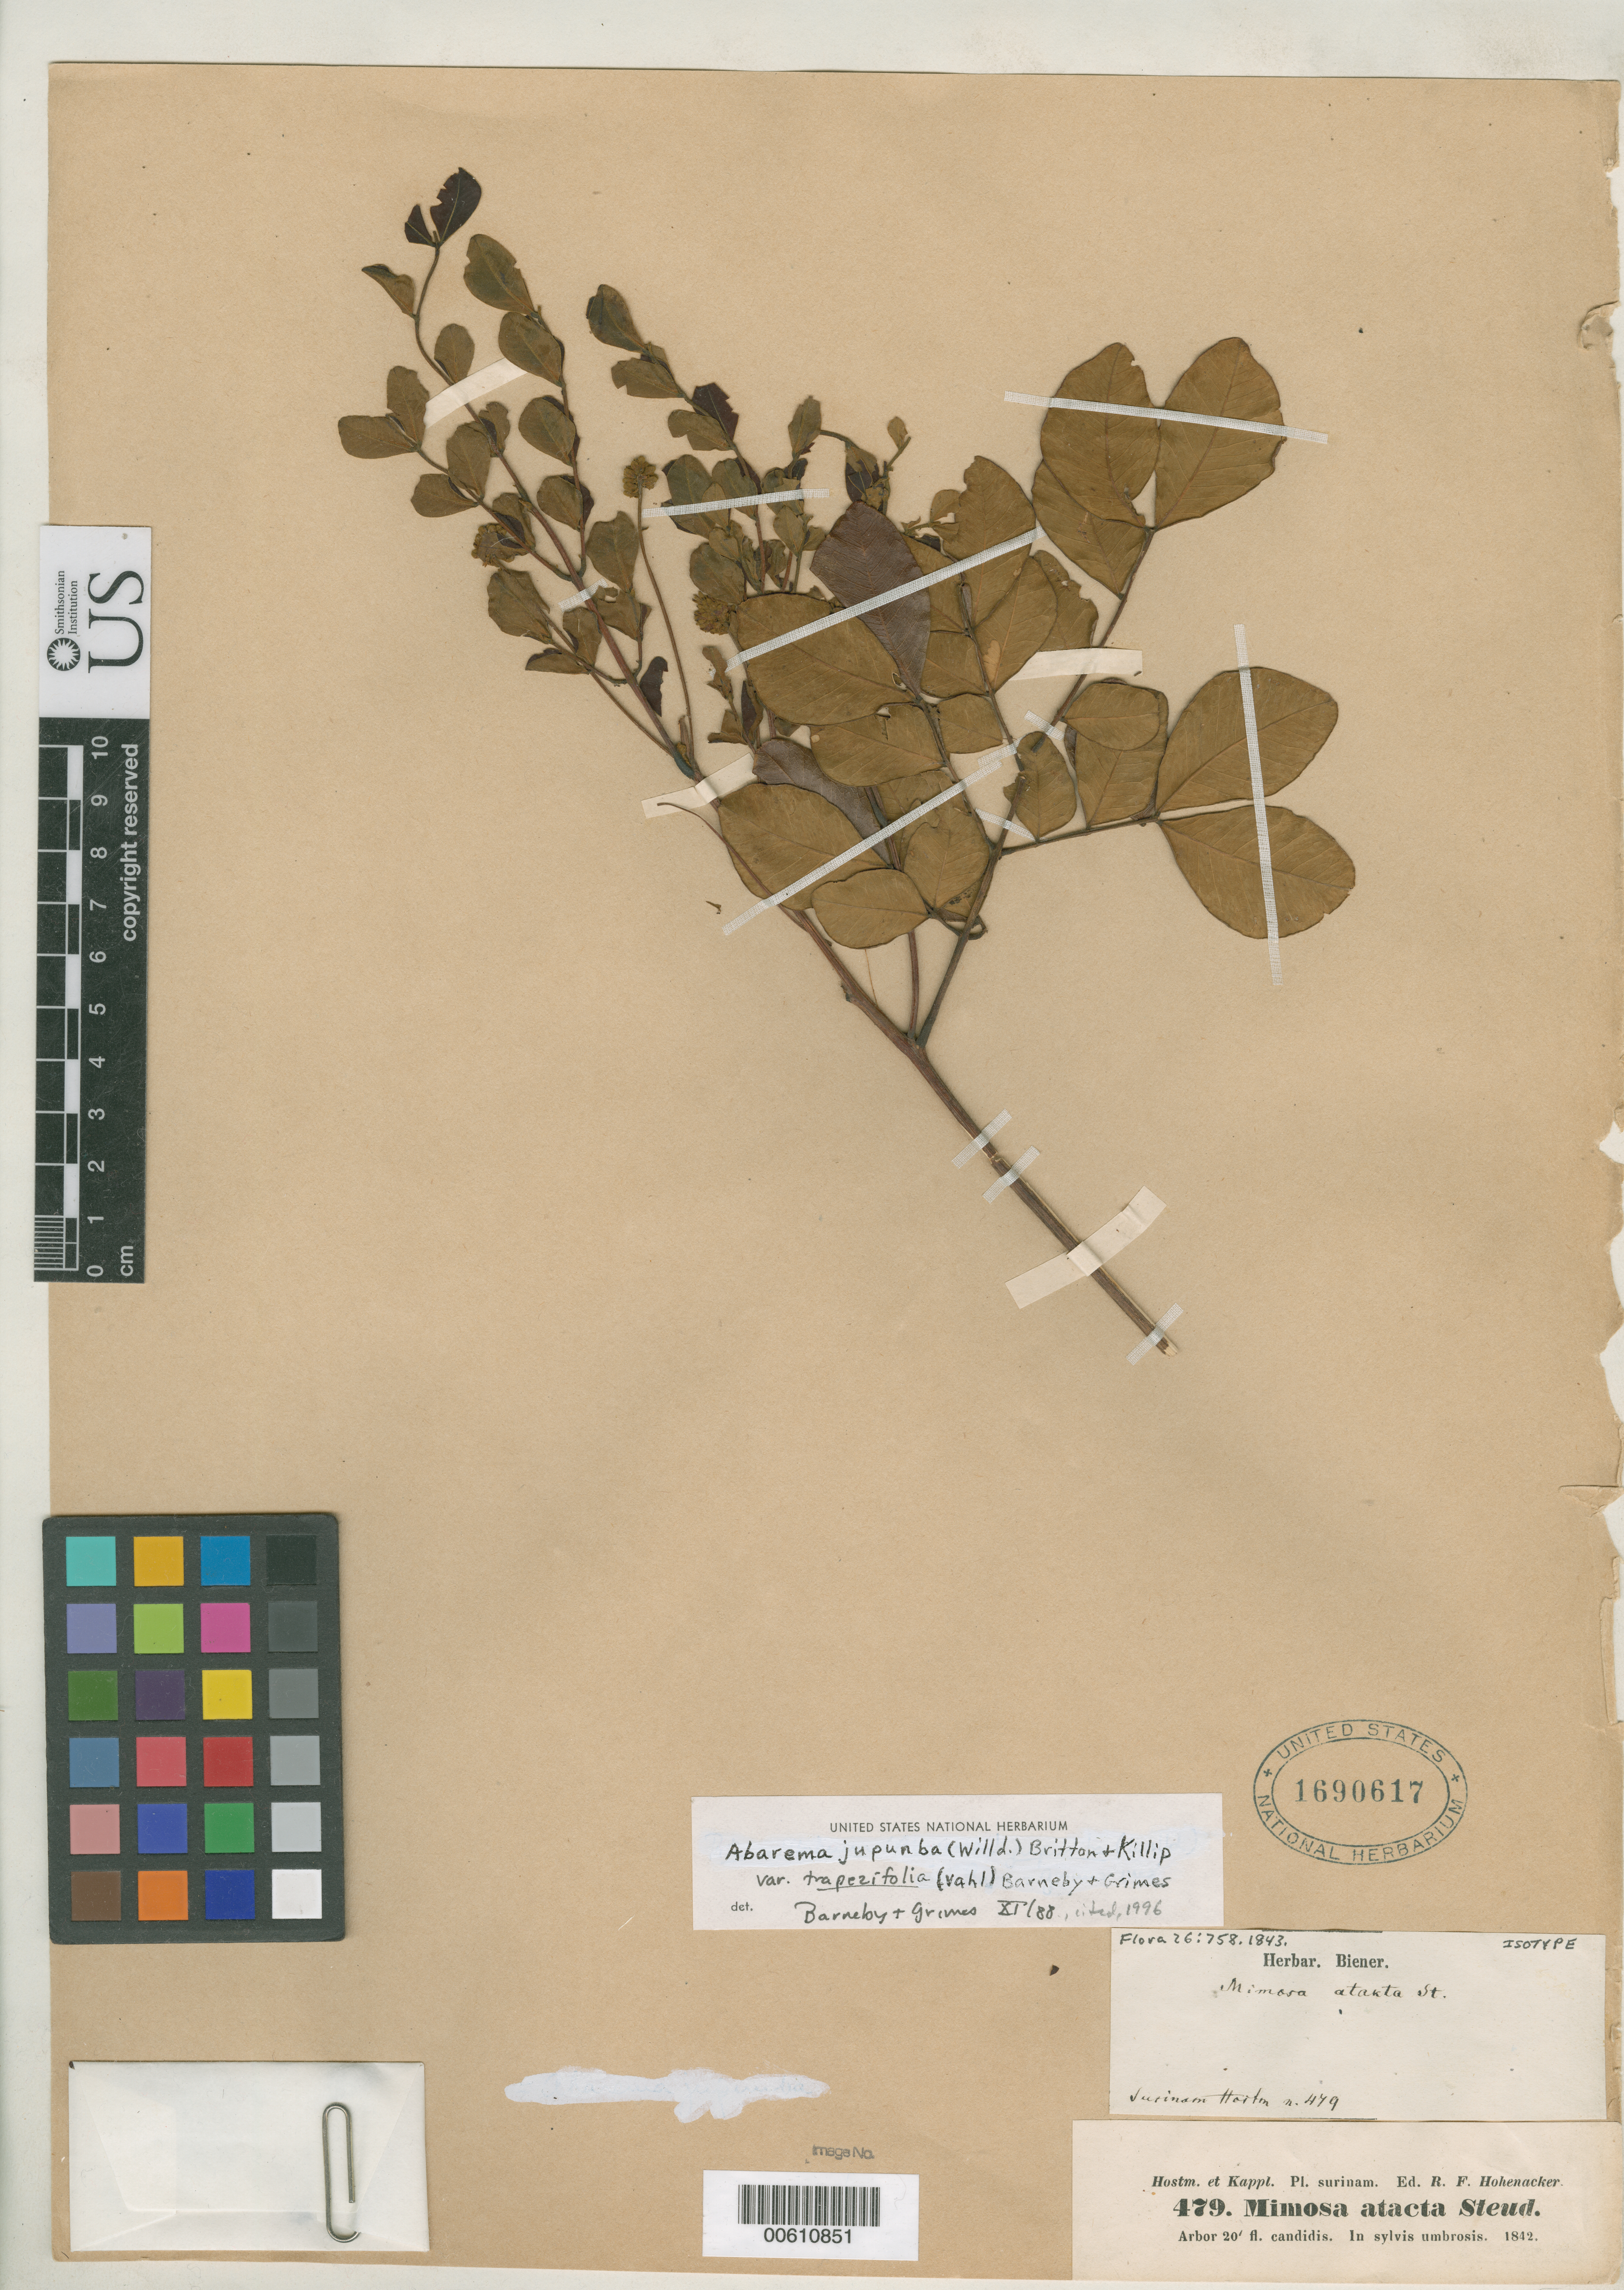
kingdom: Plantae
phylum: Tracheophyta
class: Magnoliopsida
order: Fabales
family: Fabaceae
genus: Mimosa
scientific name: Mimosa atacta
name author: Steud.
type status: Isotype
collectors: F. Hostmann & A. Kappler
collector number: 479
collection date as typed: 1842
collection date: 1842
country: Suriname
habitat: Forest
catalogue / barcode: US 1690617